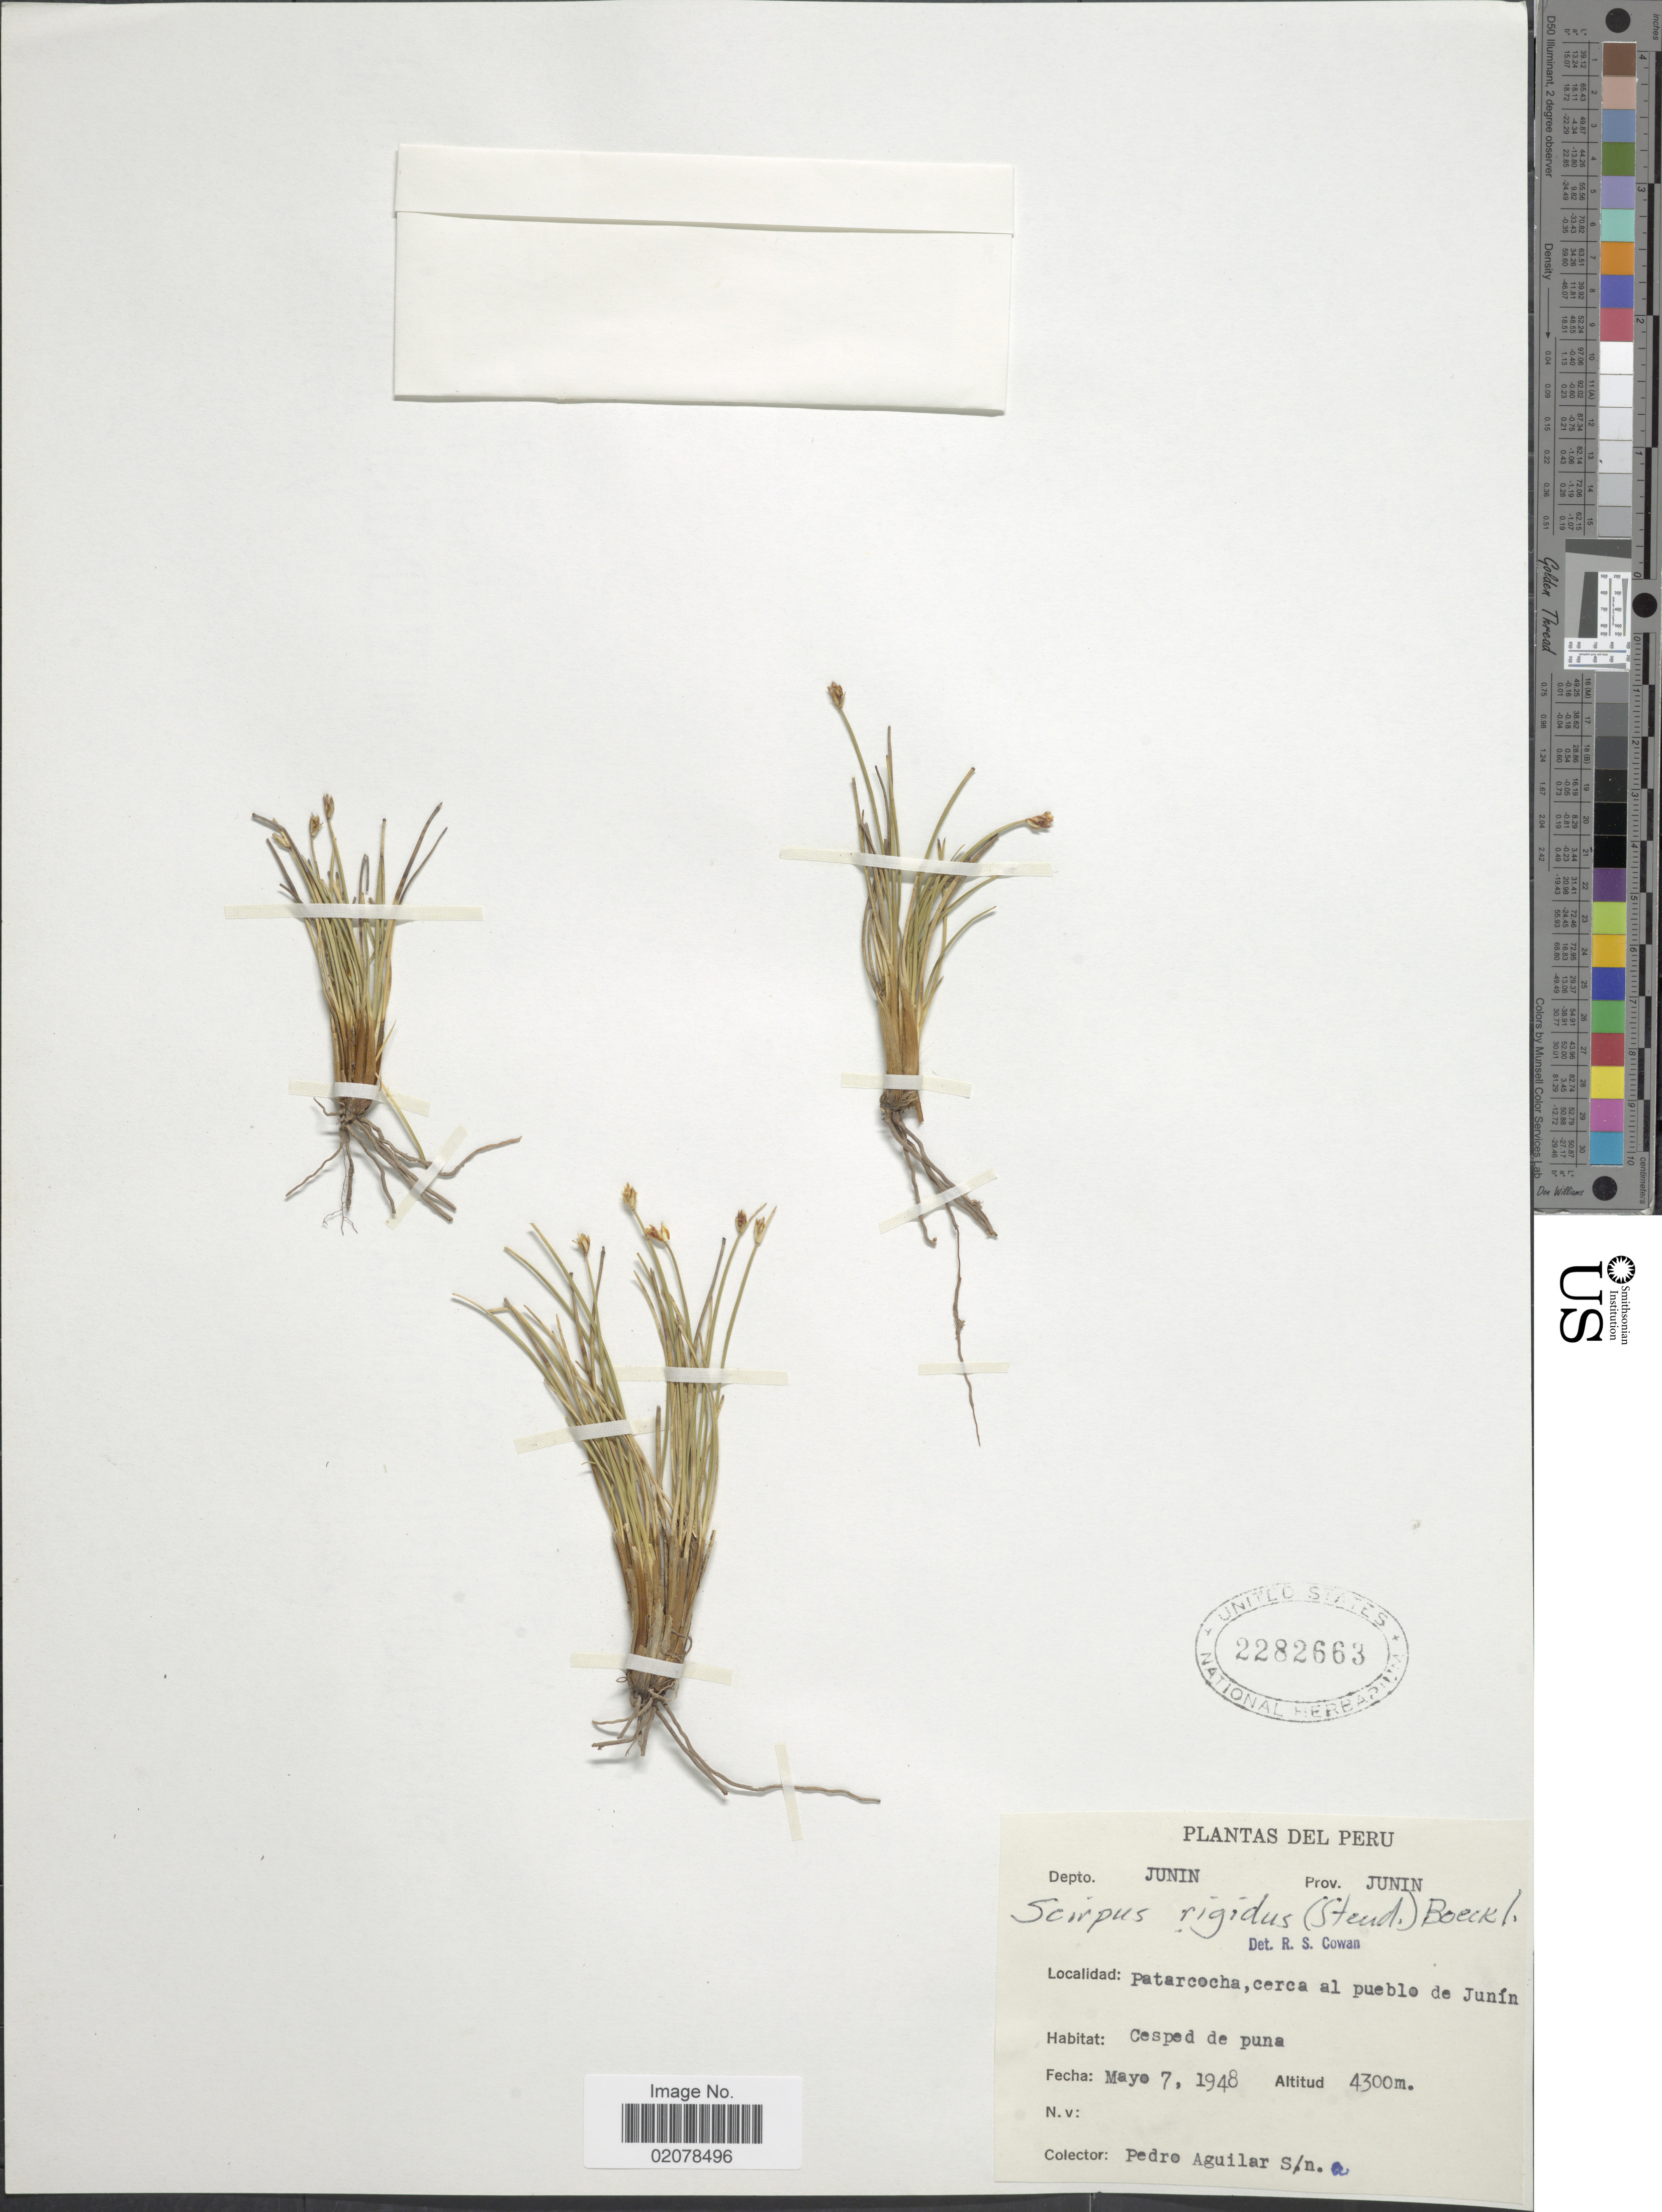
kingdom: Plantae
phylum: Tracheophyta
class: Liliopsida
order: Poales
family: Cyperaceae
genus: Trichophorum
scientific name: Trichophorum rigidum subsp. rigidum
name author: (Steud.) Goetgh. et al.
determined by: Strong, Mark T., (BOT), Smithsonian Institution - National Museum of Natural History (UNITED STATES)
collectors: P. Aguilar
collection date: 1948-05-07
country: Peru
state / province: Junín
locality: Prov. Junin, Patarcocha, cerca al pueblo de Junin, Cesped de puna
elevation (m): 4300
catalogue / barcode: US 2282663